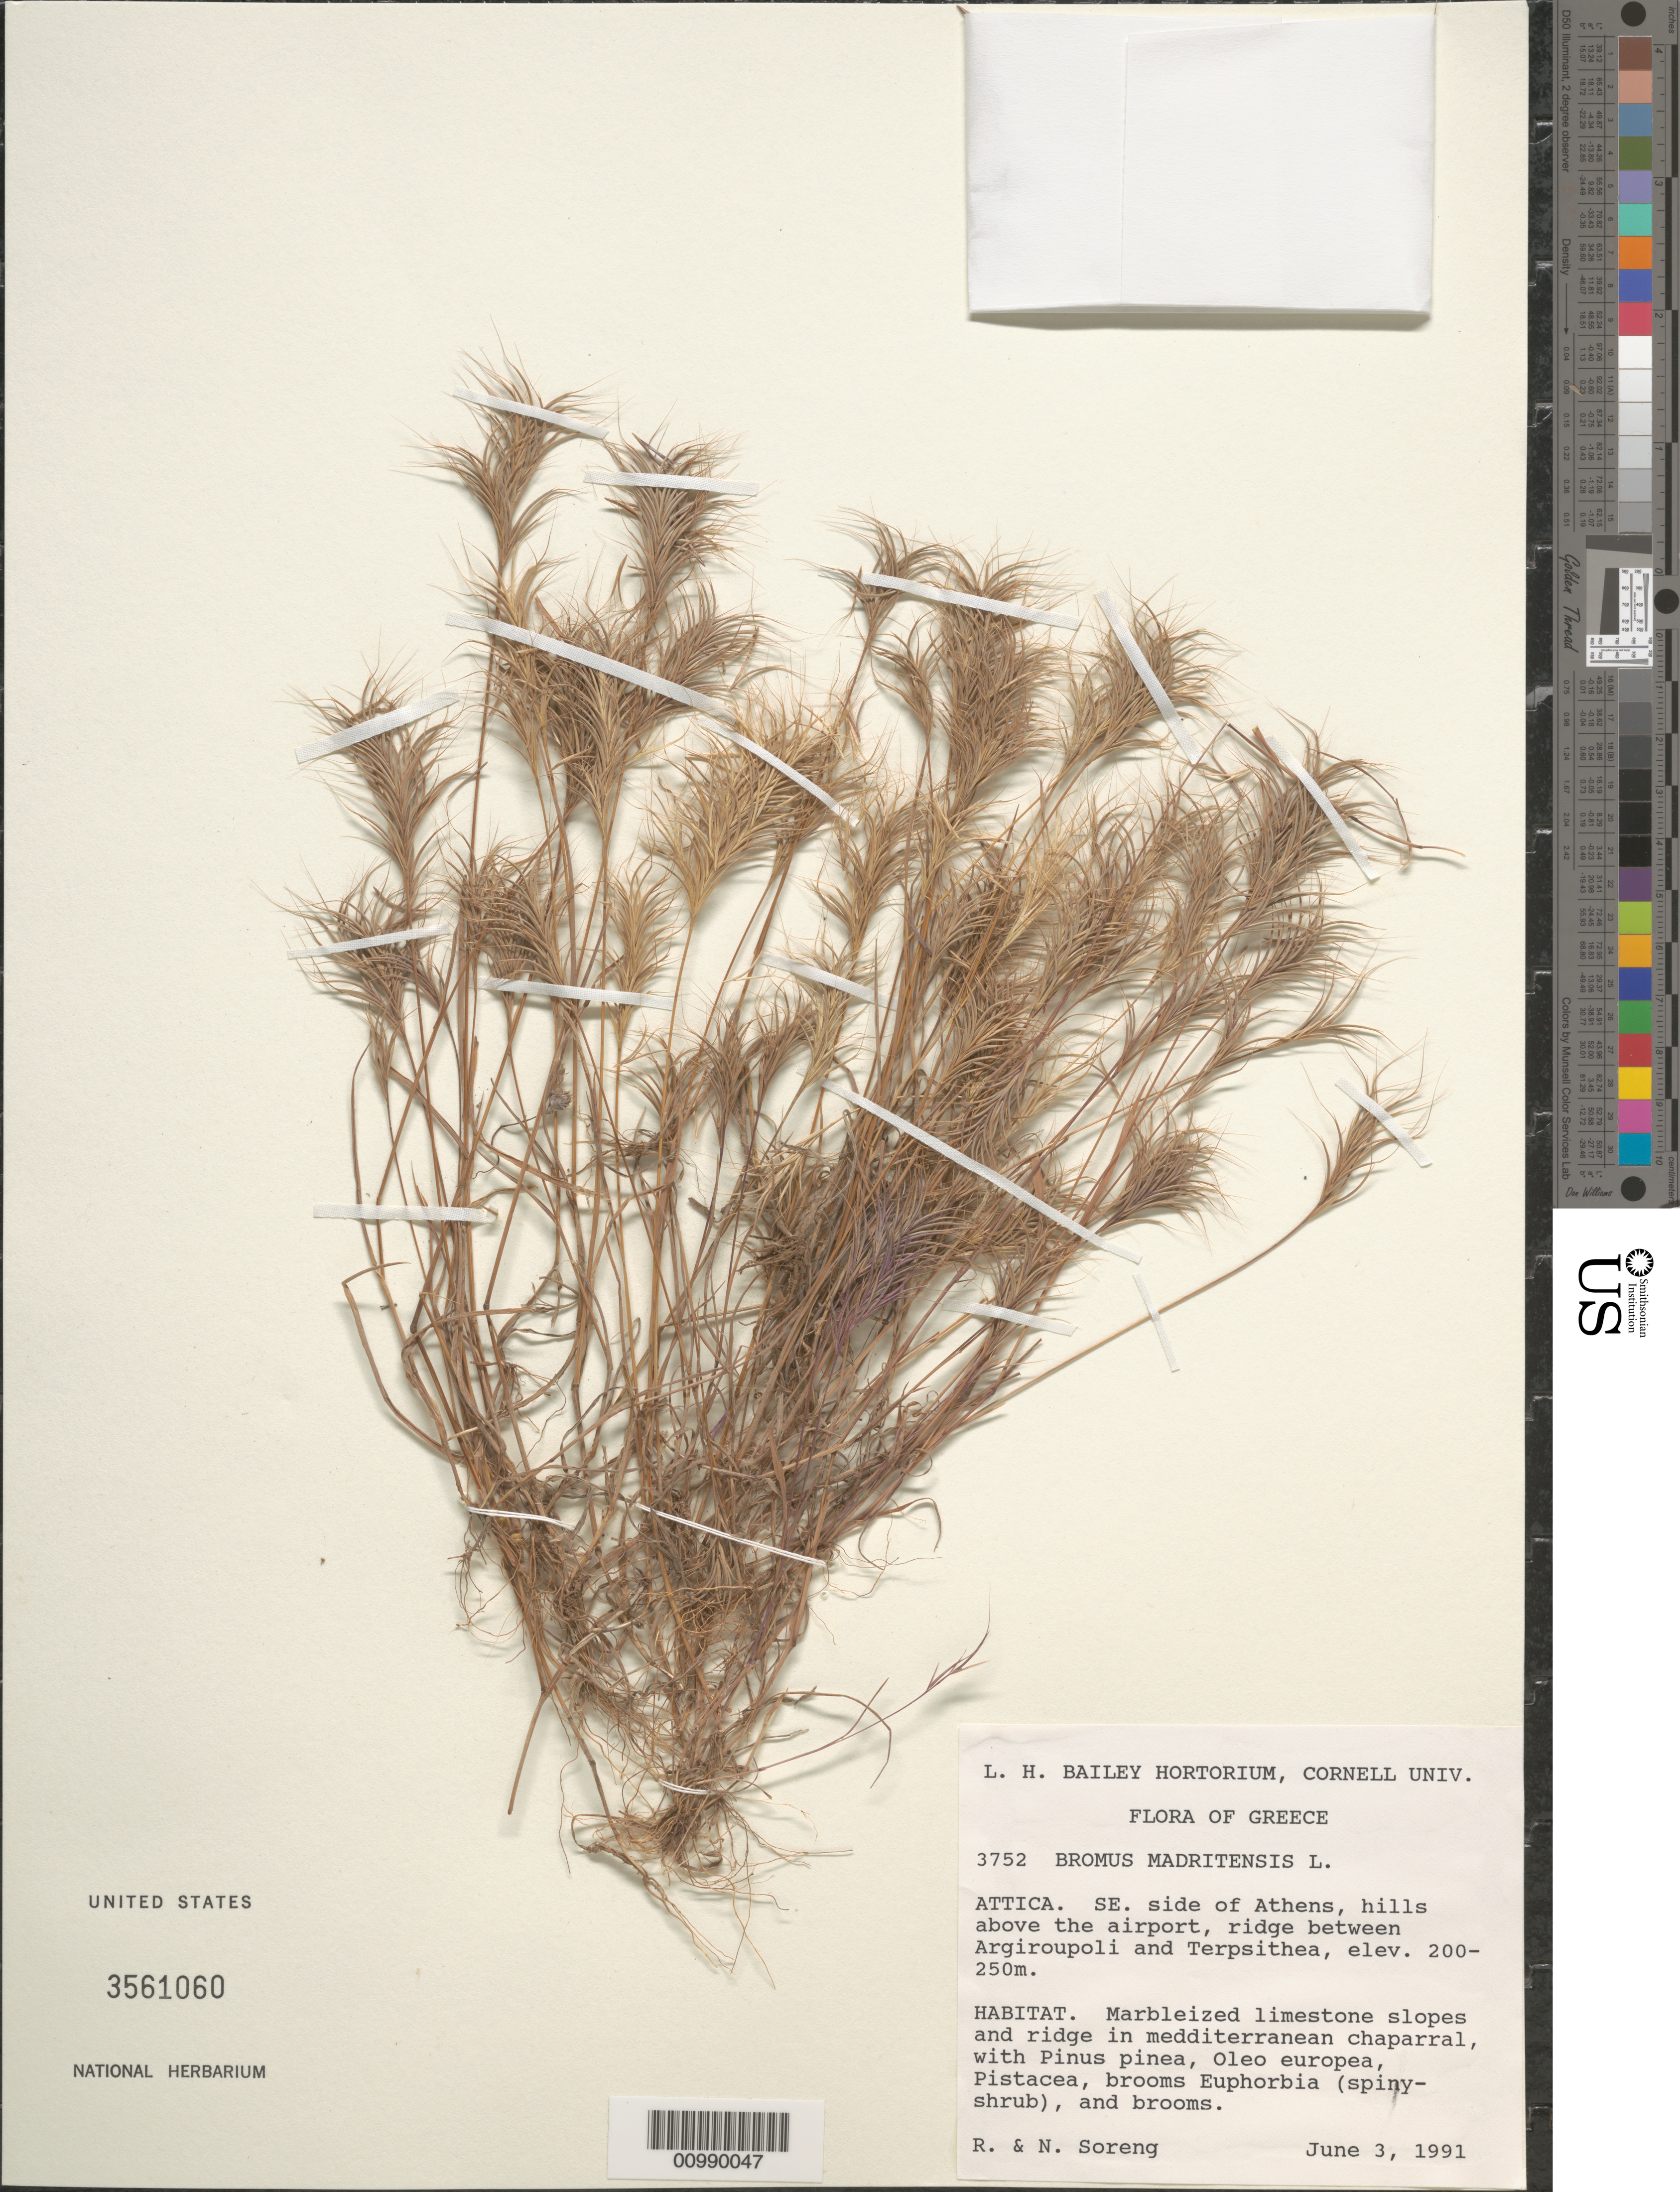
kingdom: Plantae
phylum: Tracheophyta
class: Liliopsida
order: Poales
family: Poaceae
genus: Bromus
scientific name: Bromus madritensis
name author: L.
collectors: R. J. Soreng & N. L. Soreng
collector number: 3752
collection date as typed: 03 Jun 1991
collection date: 1991-06-03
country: Greece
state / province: Attica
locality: SE side of Athens, hills above the airport, ridge between Argiroupoli and Terpsithea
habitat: Marblized limestone slopes and ridge in chaparral, with Pinus pinea, Oleo europea, Pistacea, Euphorbia (spiny shb) & brooms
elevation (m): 200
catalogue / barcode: US 3561060